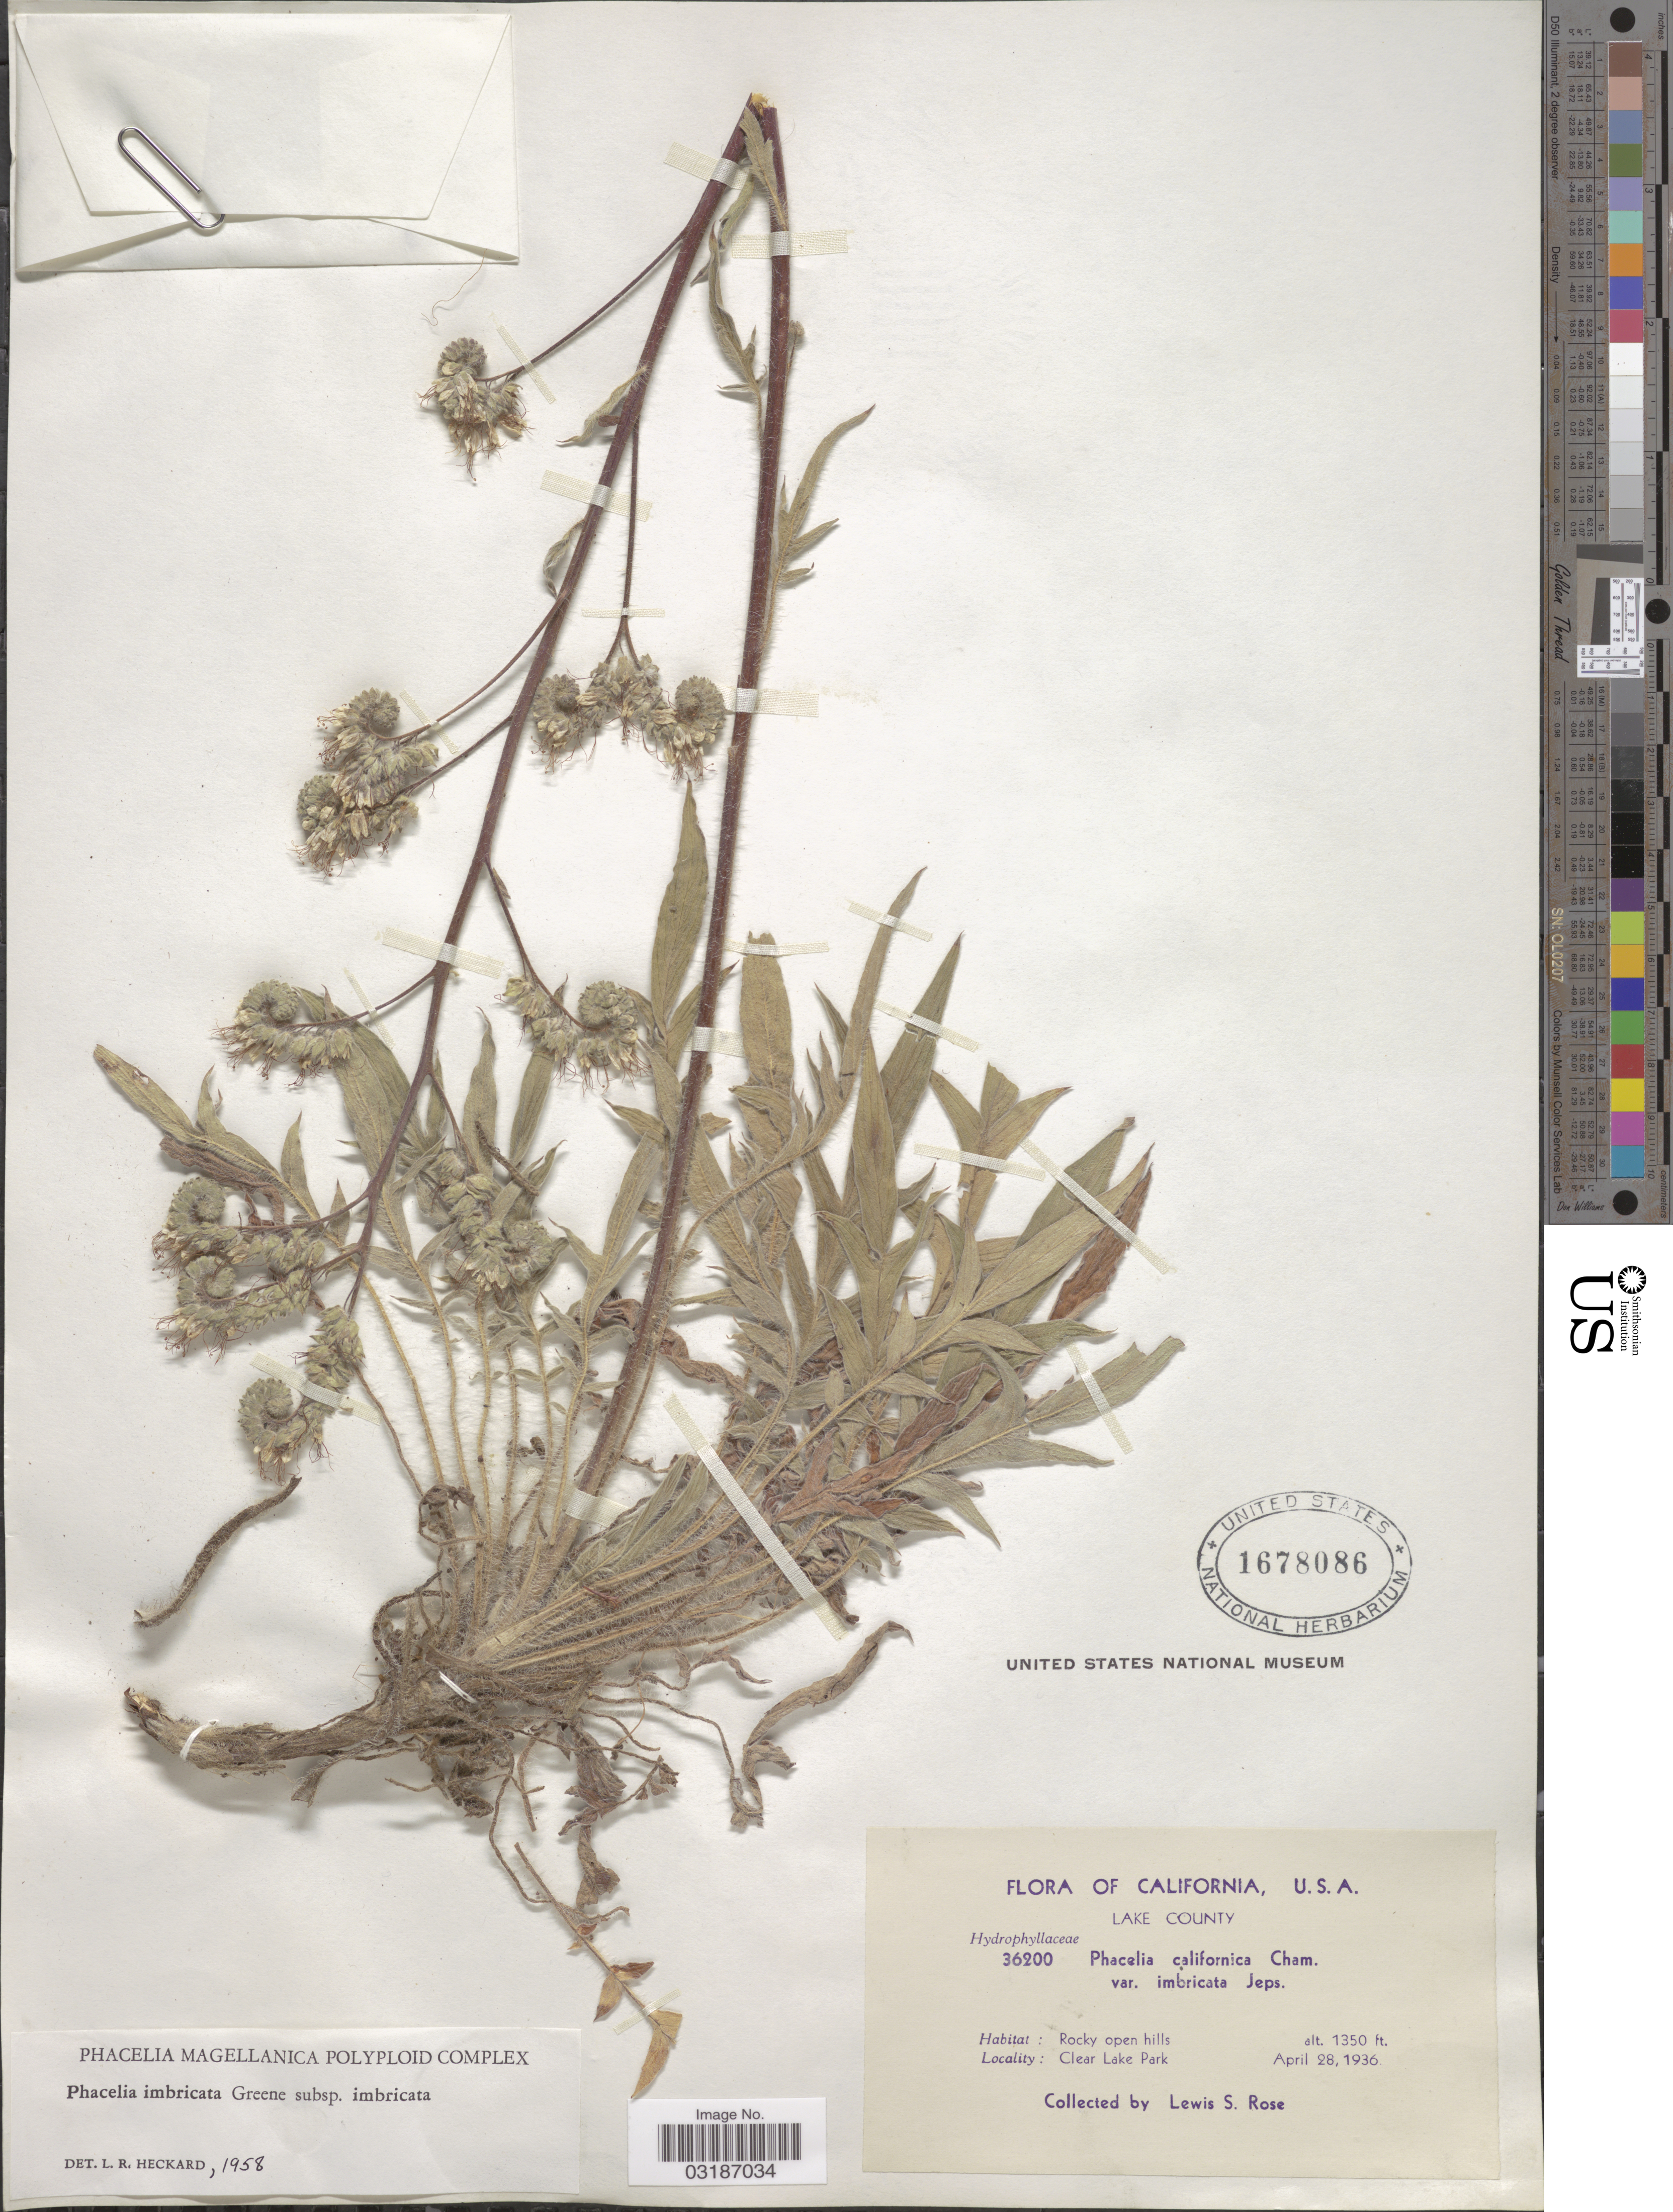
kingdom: Plantae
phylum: Tracheophyta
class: Magnoliopsida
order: Boraginales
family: Hydrophyllaceae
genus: Phacelia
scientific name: Phacelia imbricata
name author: Greene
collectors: L. S. Rose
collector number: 36200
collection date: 1936-04-28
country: United States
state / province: California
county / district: Lake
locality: Lake County. Clear Lake Park.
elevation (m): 411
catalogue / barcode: US 1678086